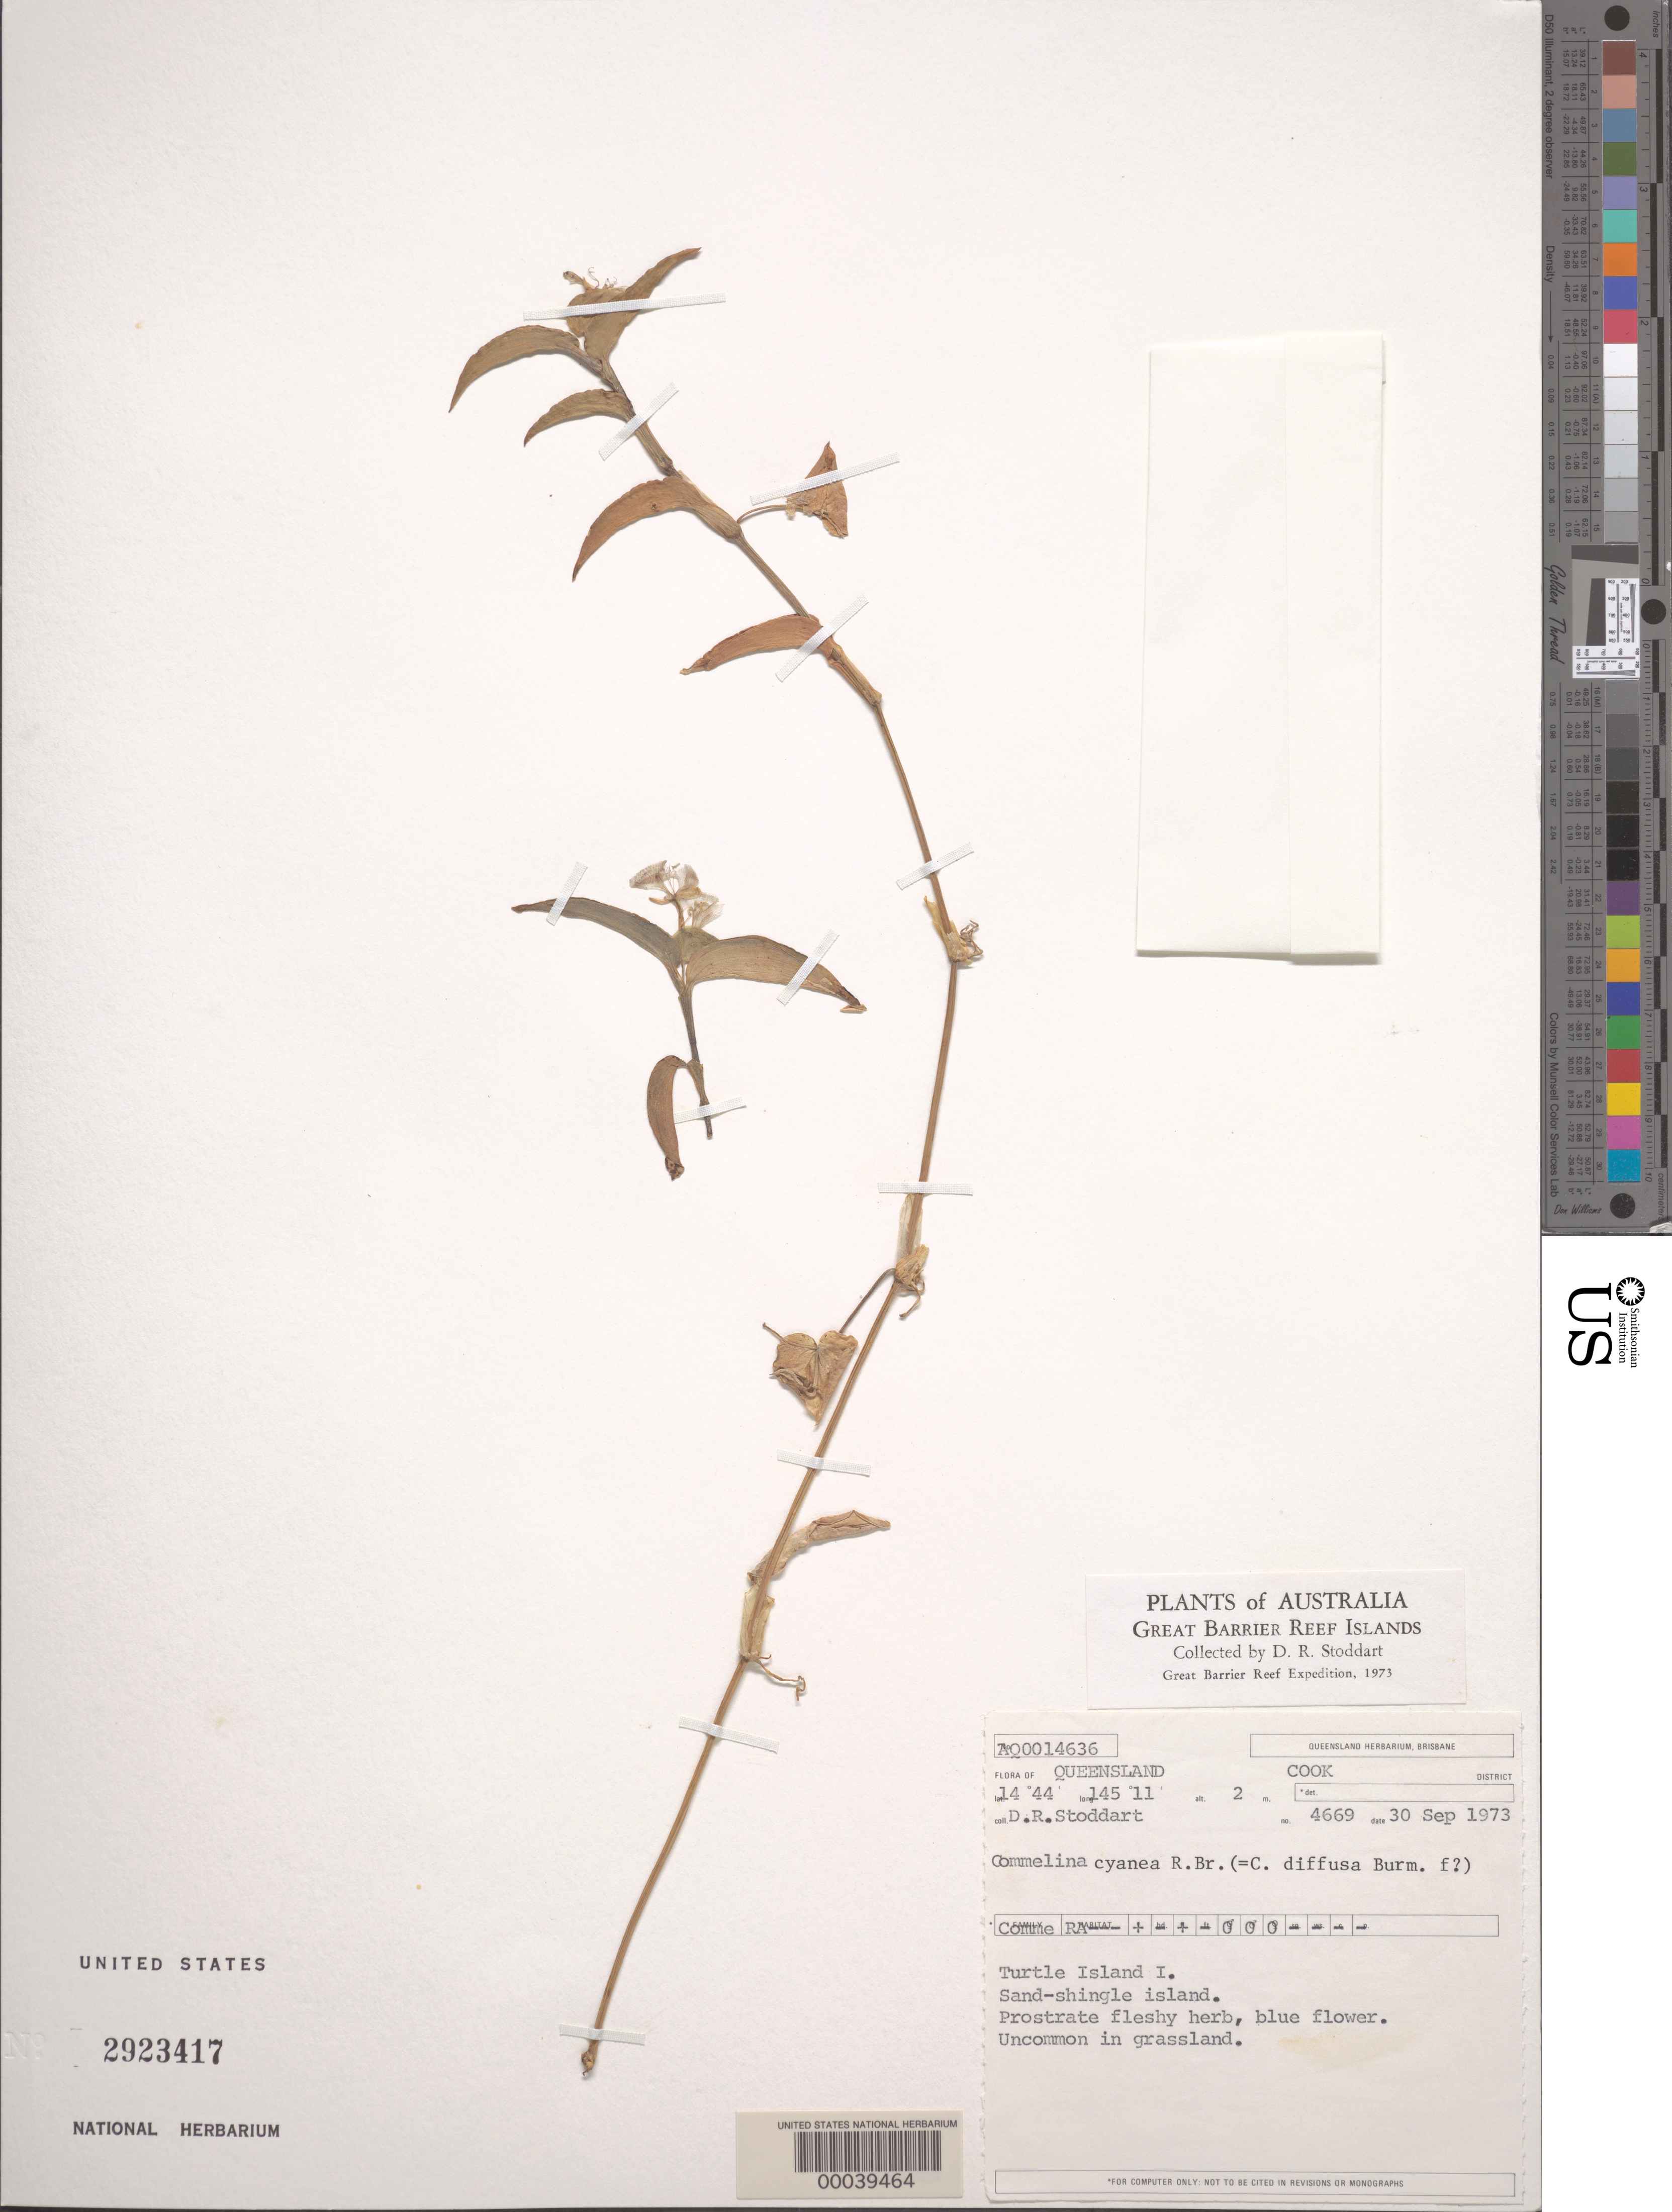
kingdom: Plantae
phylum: Tracheophyta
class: Liliopsida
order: Commelinales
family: Commelinaceae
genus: Commelina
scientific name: Commelina cyanea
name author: R. Br.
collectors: D. R. Stoddart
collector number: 4669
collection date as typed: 30 Sep 1973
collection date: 1973-09-30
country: Australia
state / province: Queensland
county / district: Cook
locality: Turtle island, sand shingle island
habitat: Grassland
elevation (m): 2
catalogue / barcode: US 2923417